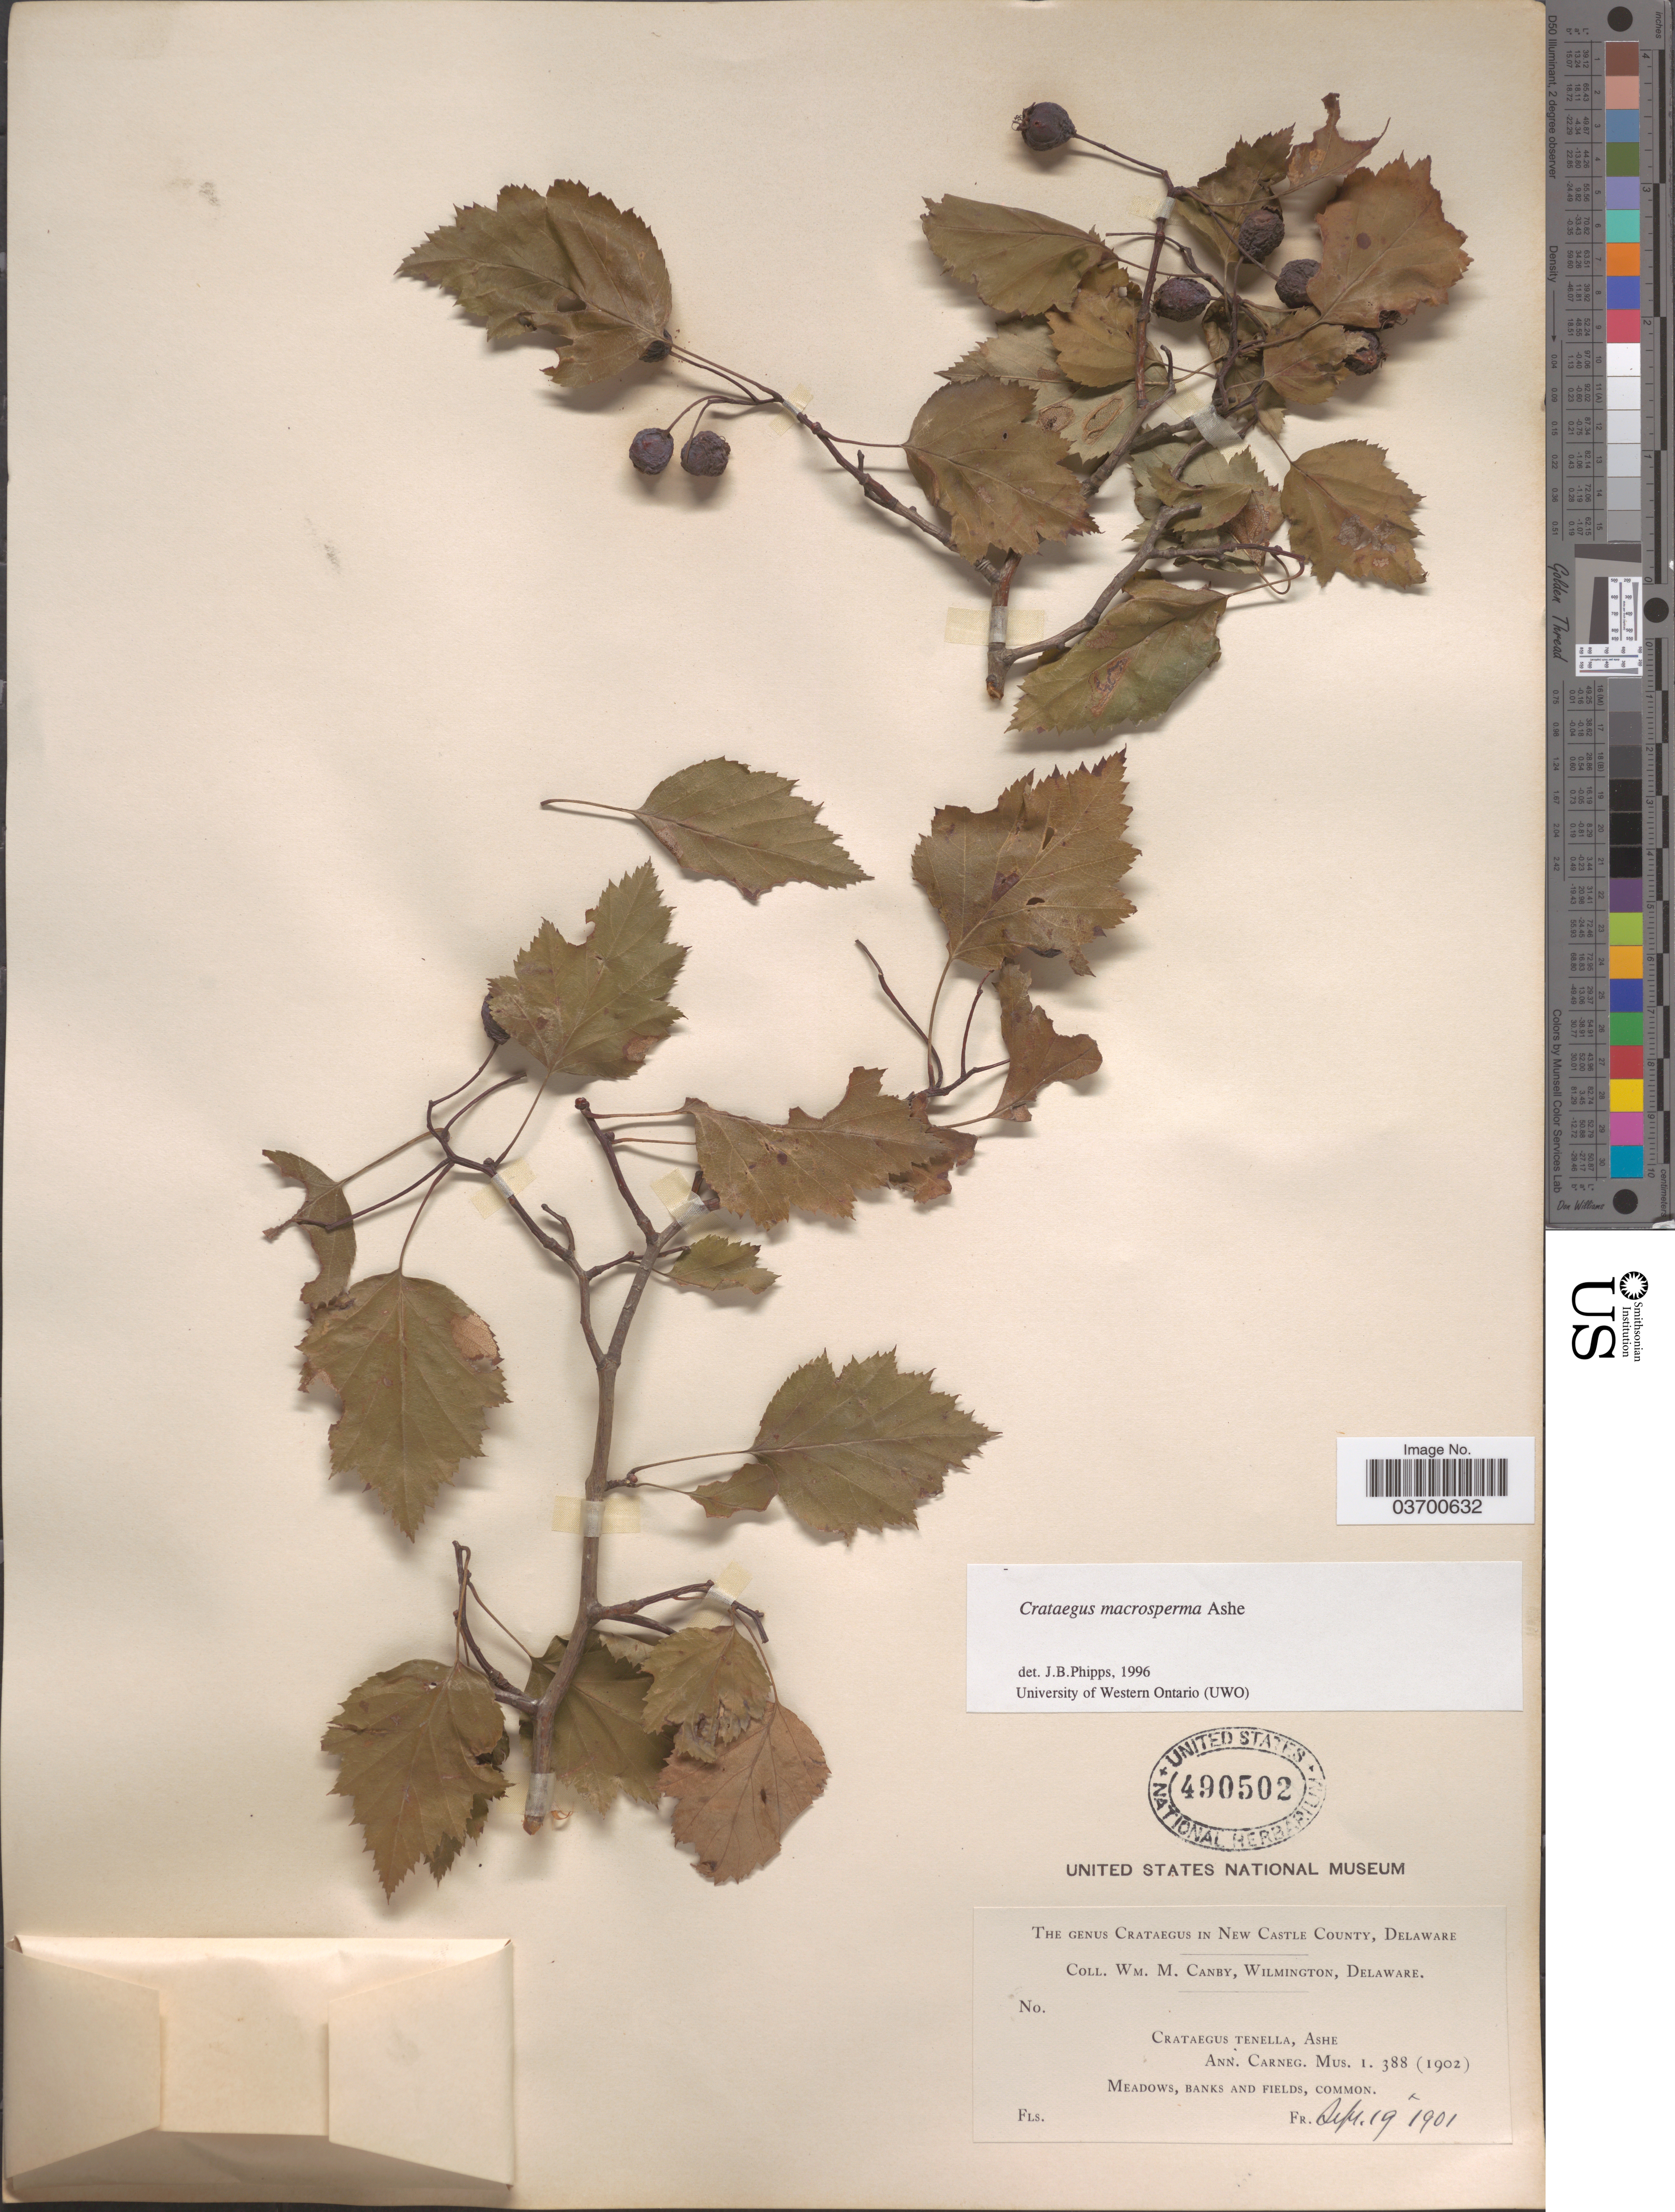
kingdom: Plantae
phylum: Tracheophyta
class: Magnoliopsida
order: Rosales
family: Rosaceae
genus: Crataegus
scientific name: Crataegus macrosperma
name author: Ashe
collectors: W. M. Canby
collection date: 1901-09-19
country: United States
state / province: Delaware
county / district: New Castle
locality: New Castle County. [unsure placement]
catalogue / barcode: US 490502